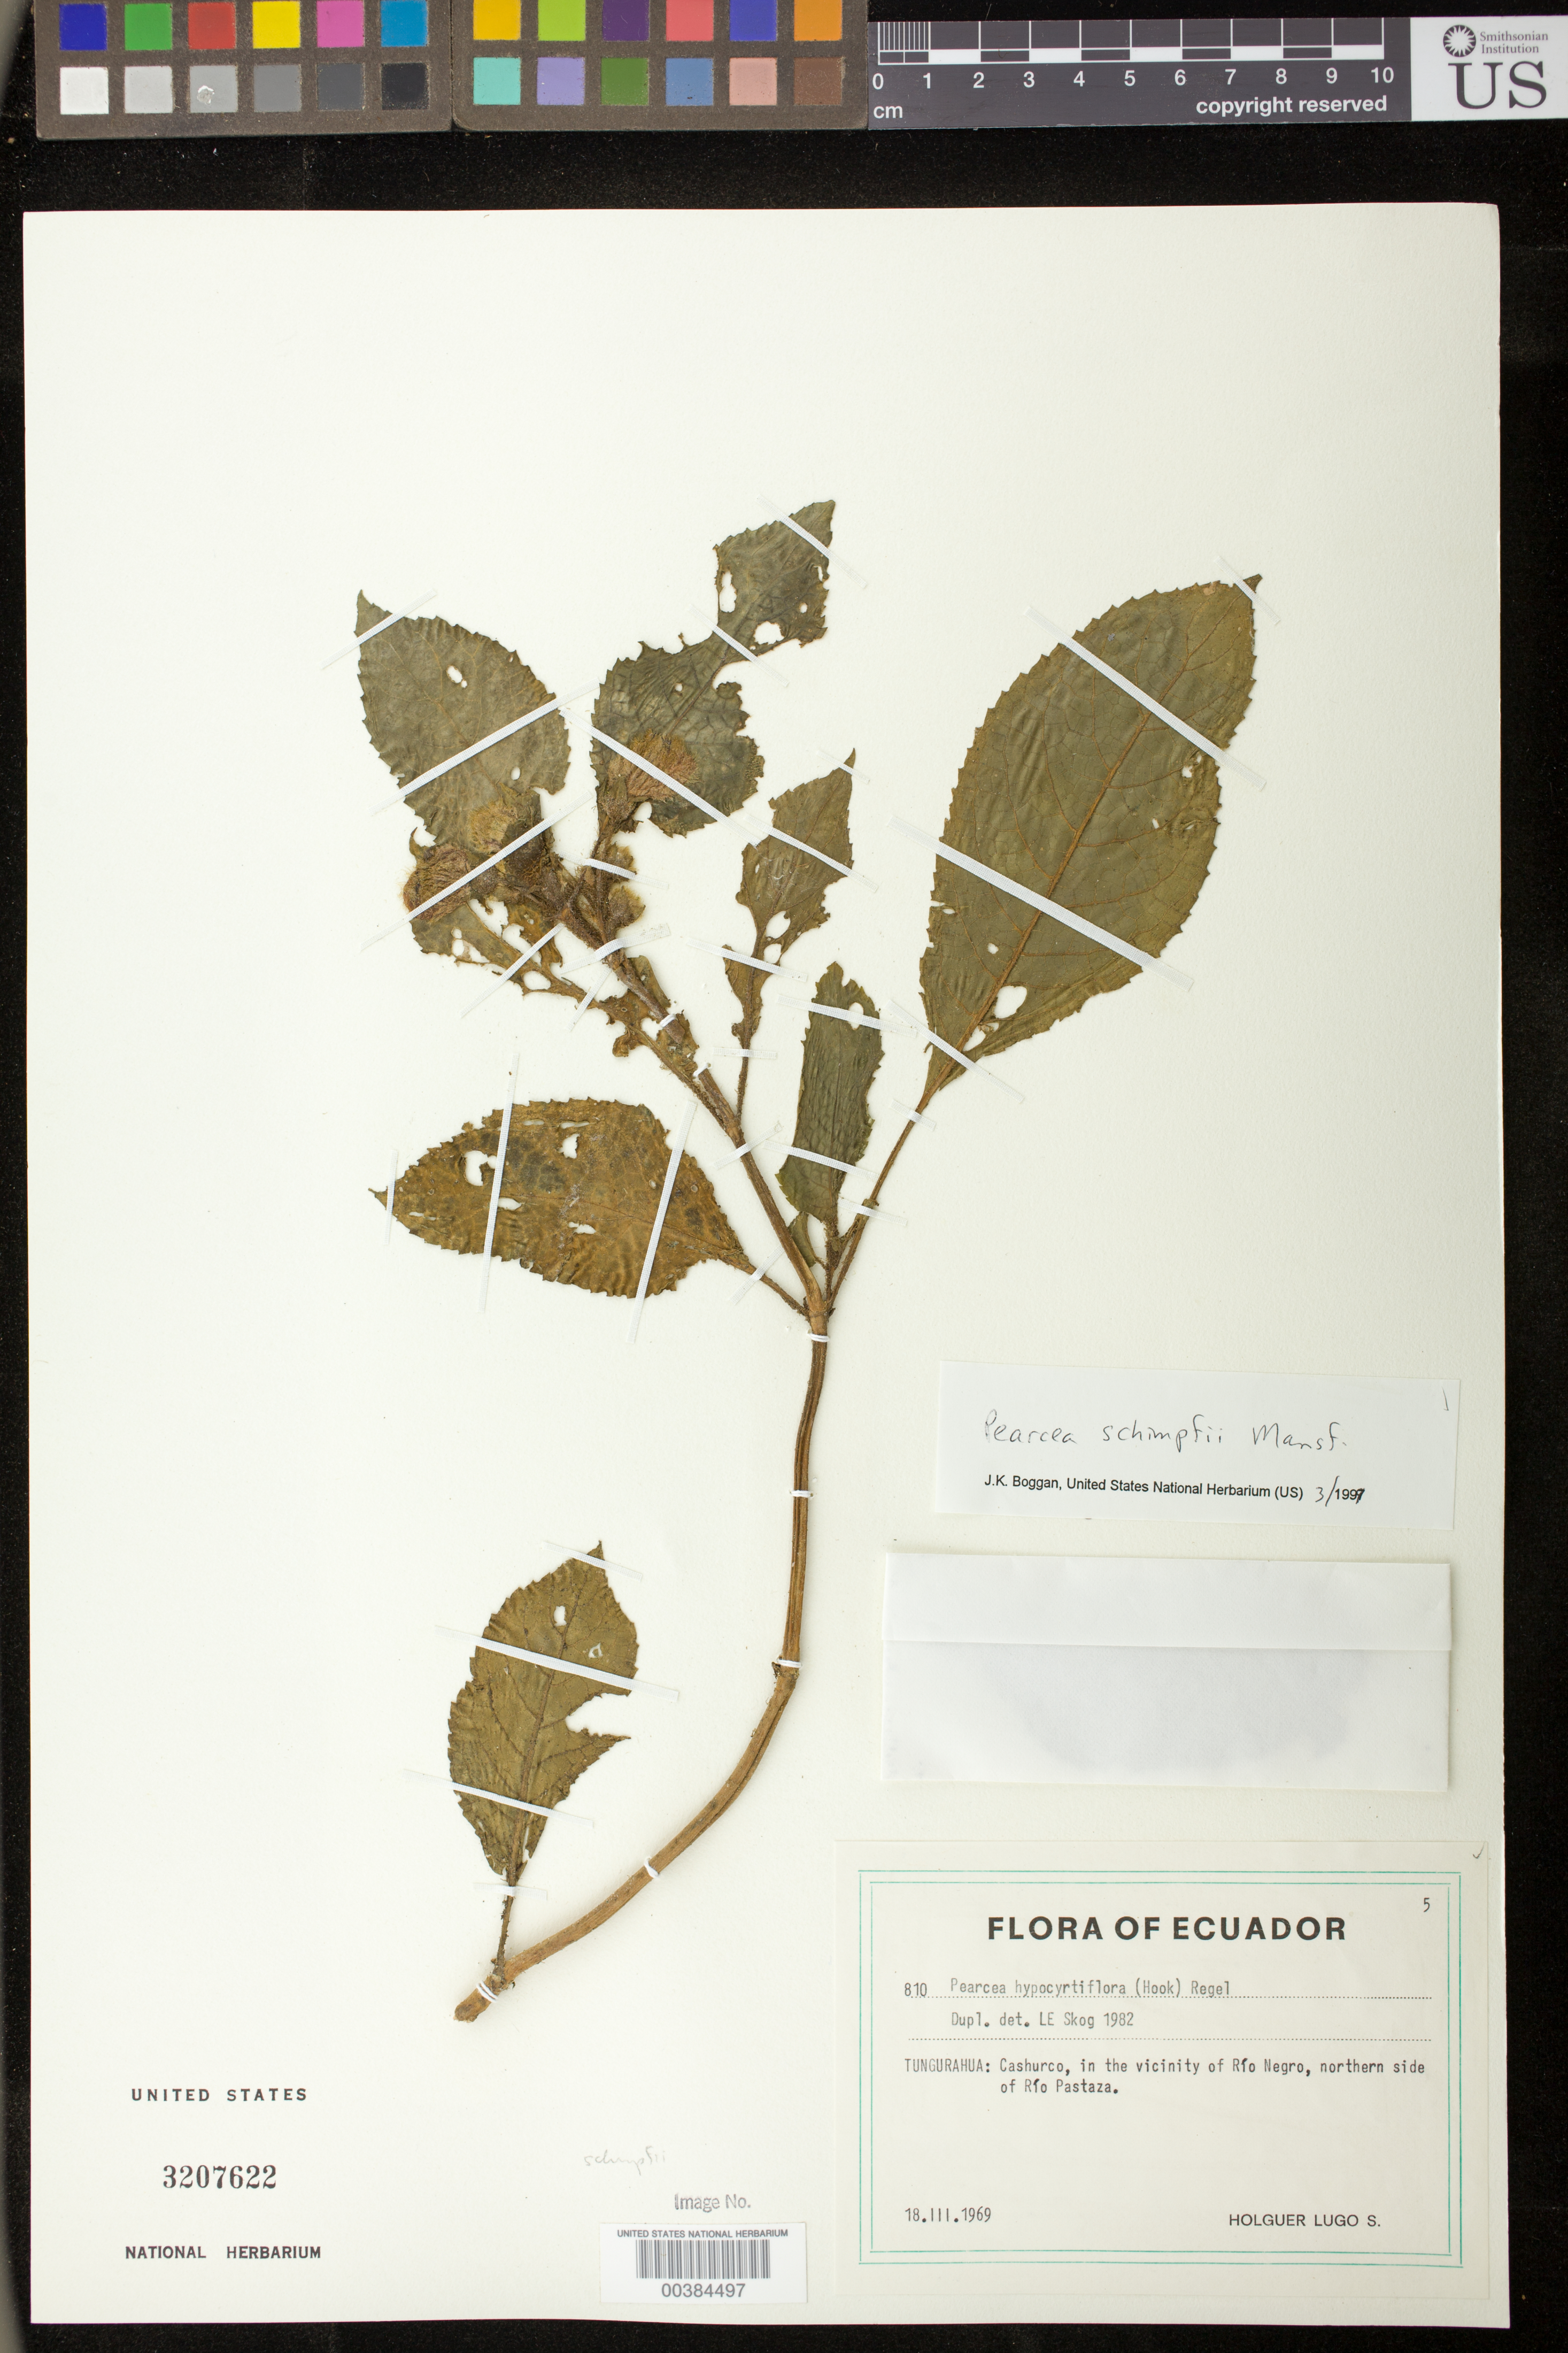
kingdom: Plantae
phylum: Tracheophyta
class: Magnoliopsida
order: Lamiales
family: Gesneriaceae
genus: Pearcea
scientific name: Pearcea schimpfii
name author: Mansf.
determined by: Skog, Laurence E.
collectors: H. Lugo S.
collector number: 810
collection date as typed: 18 Mar 1969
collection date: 1969-03-18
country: Ecuador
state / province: Tungurahua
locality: Cashurco, in the vicinity of Río Negro, northern side of Río Pastaza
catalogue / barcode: US 3207622